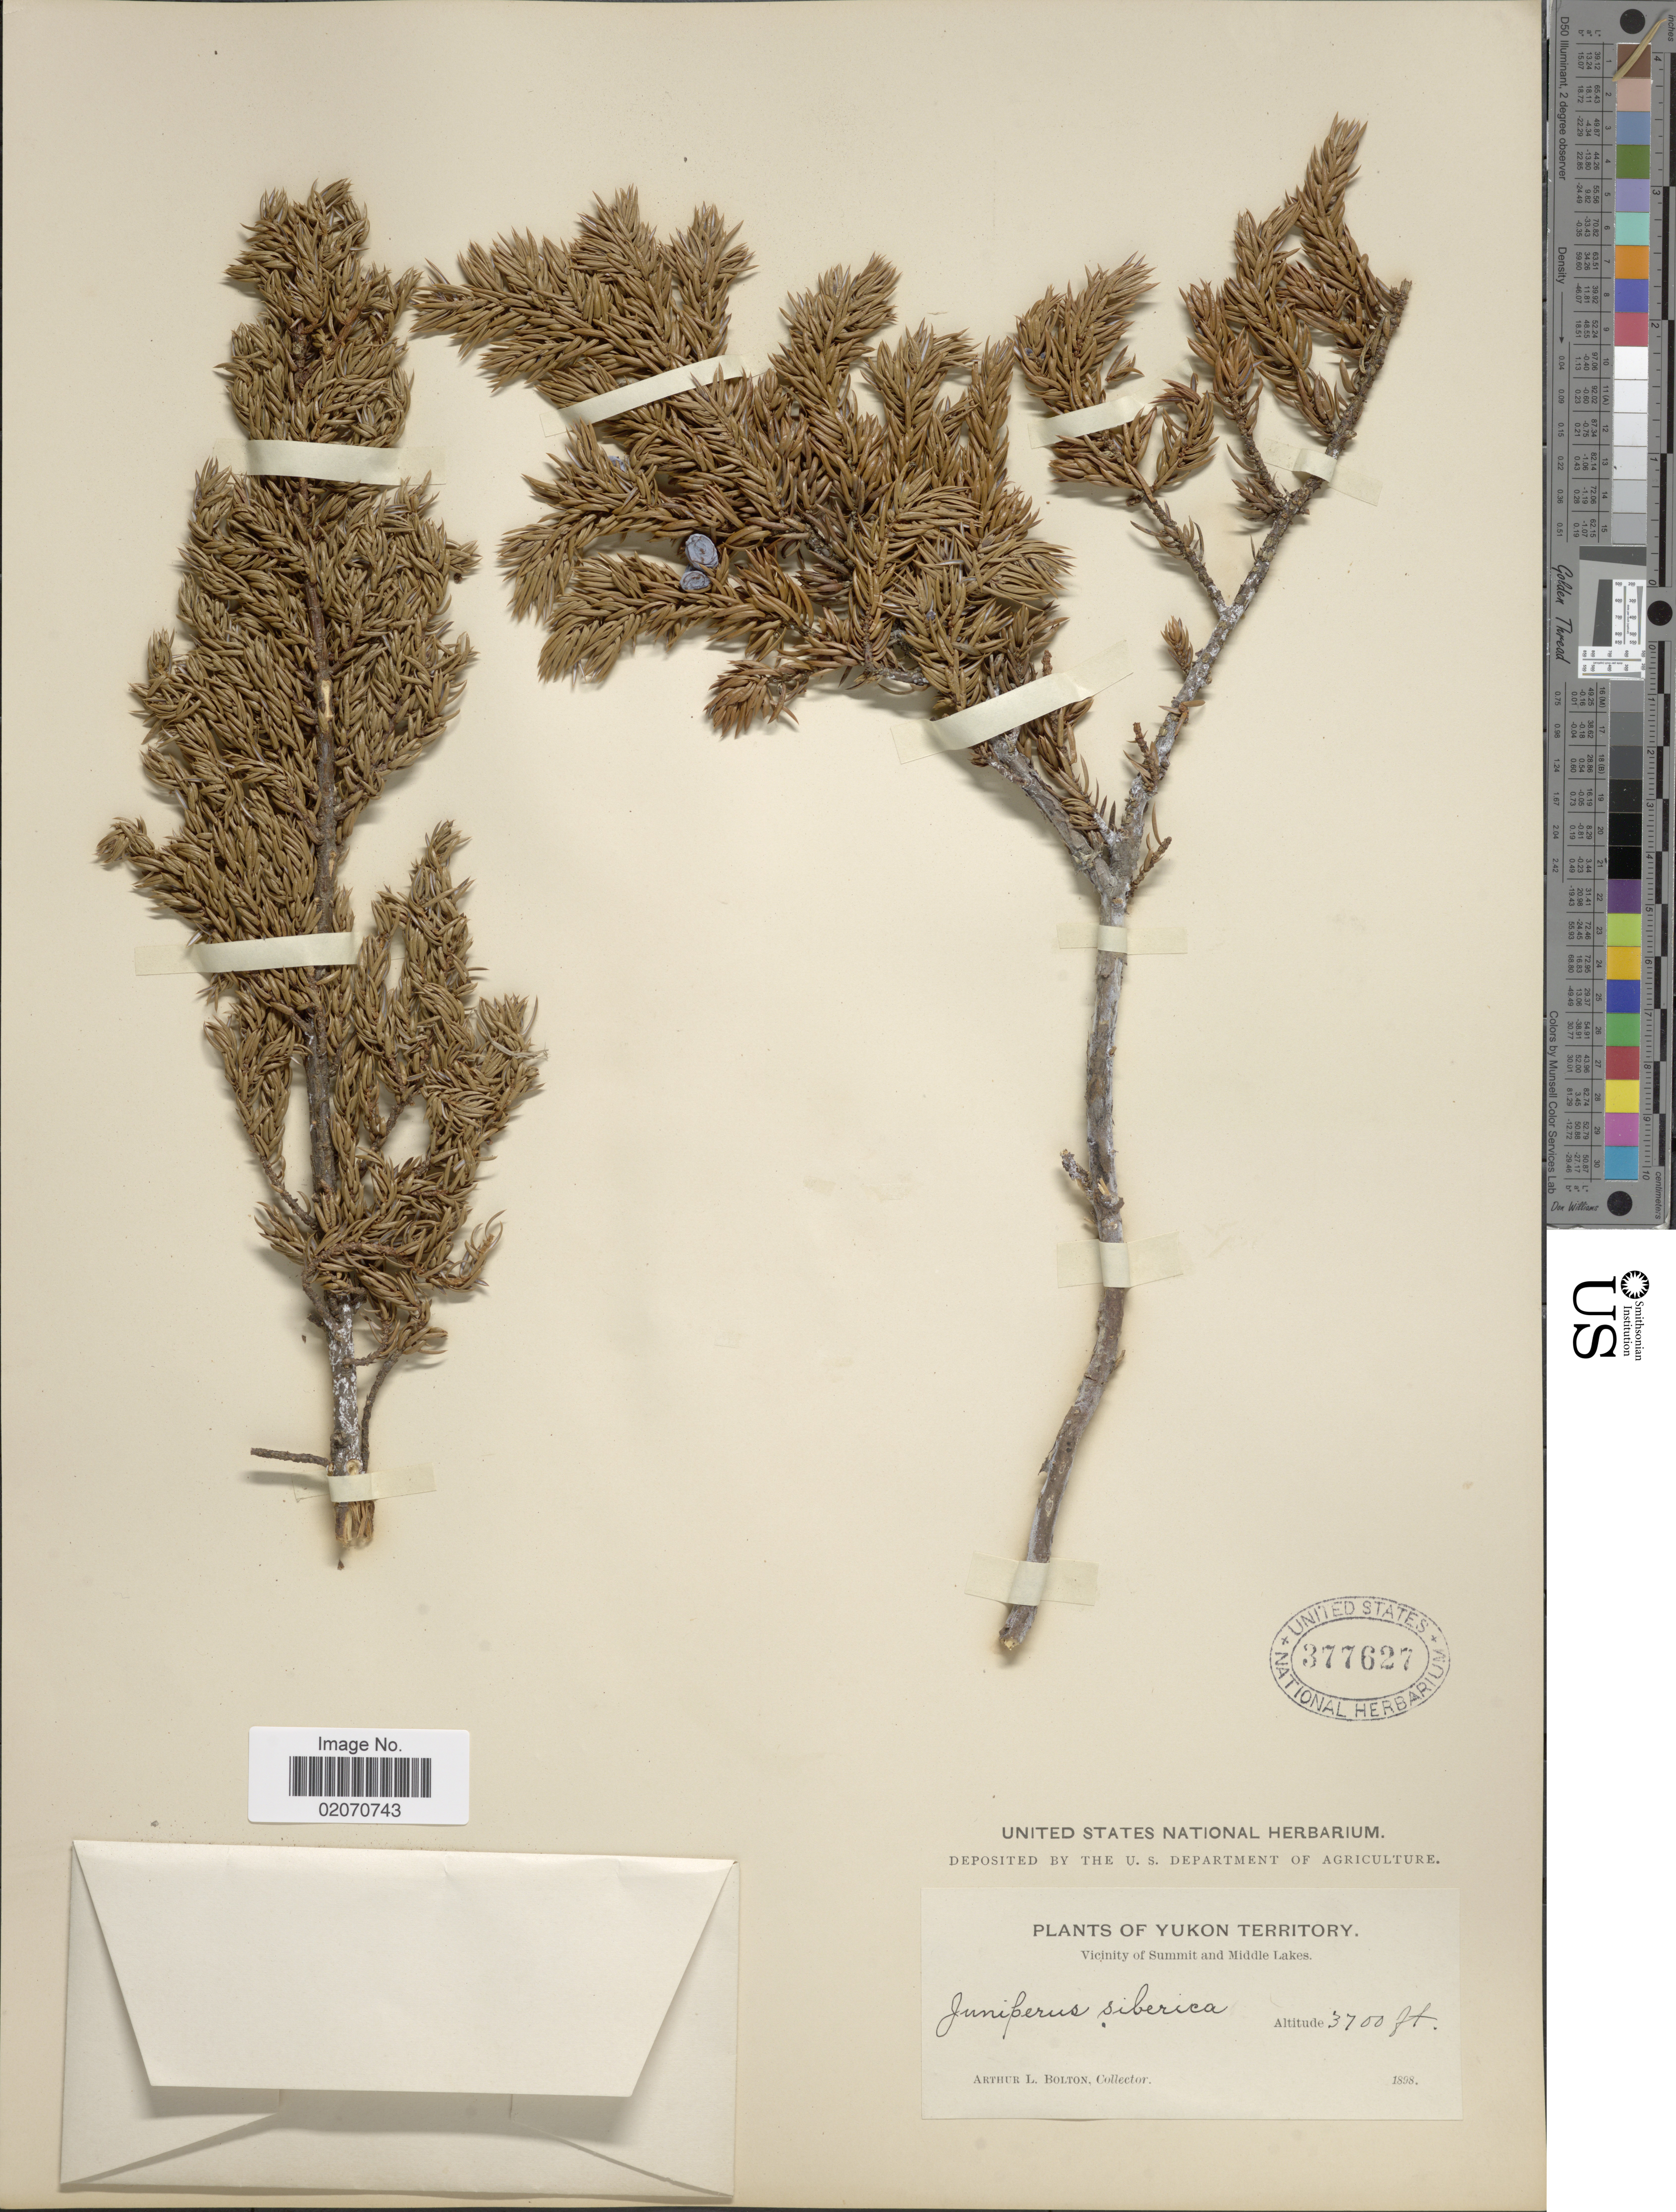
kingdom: Plantae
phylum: Tracheophyta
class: Pinopsida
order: Pinales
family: Cupressaceae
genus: Juniperus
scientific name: Juniperus communis subsp. nana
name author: (Willd.) Syme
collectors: A. Bolton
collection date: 1898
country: Canada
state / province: Yukon Territory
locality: Vicinity of Summit and Middle Lakes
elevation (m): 1128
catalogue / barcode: US 377627